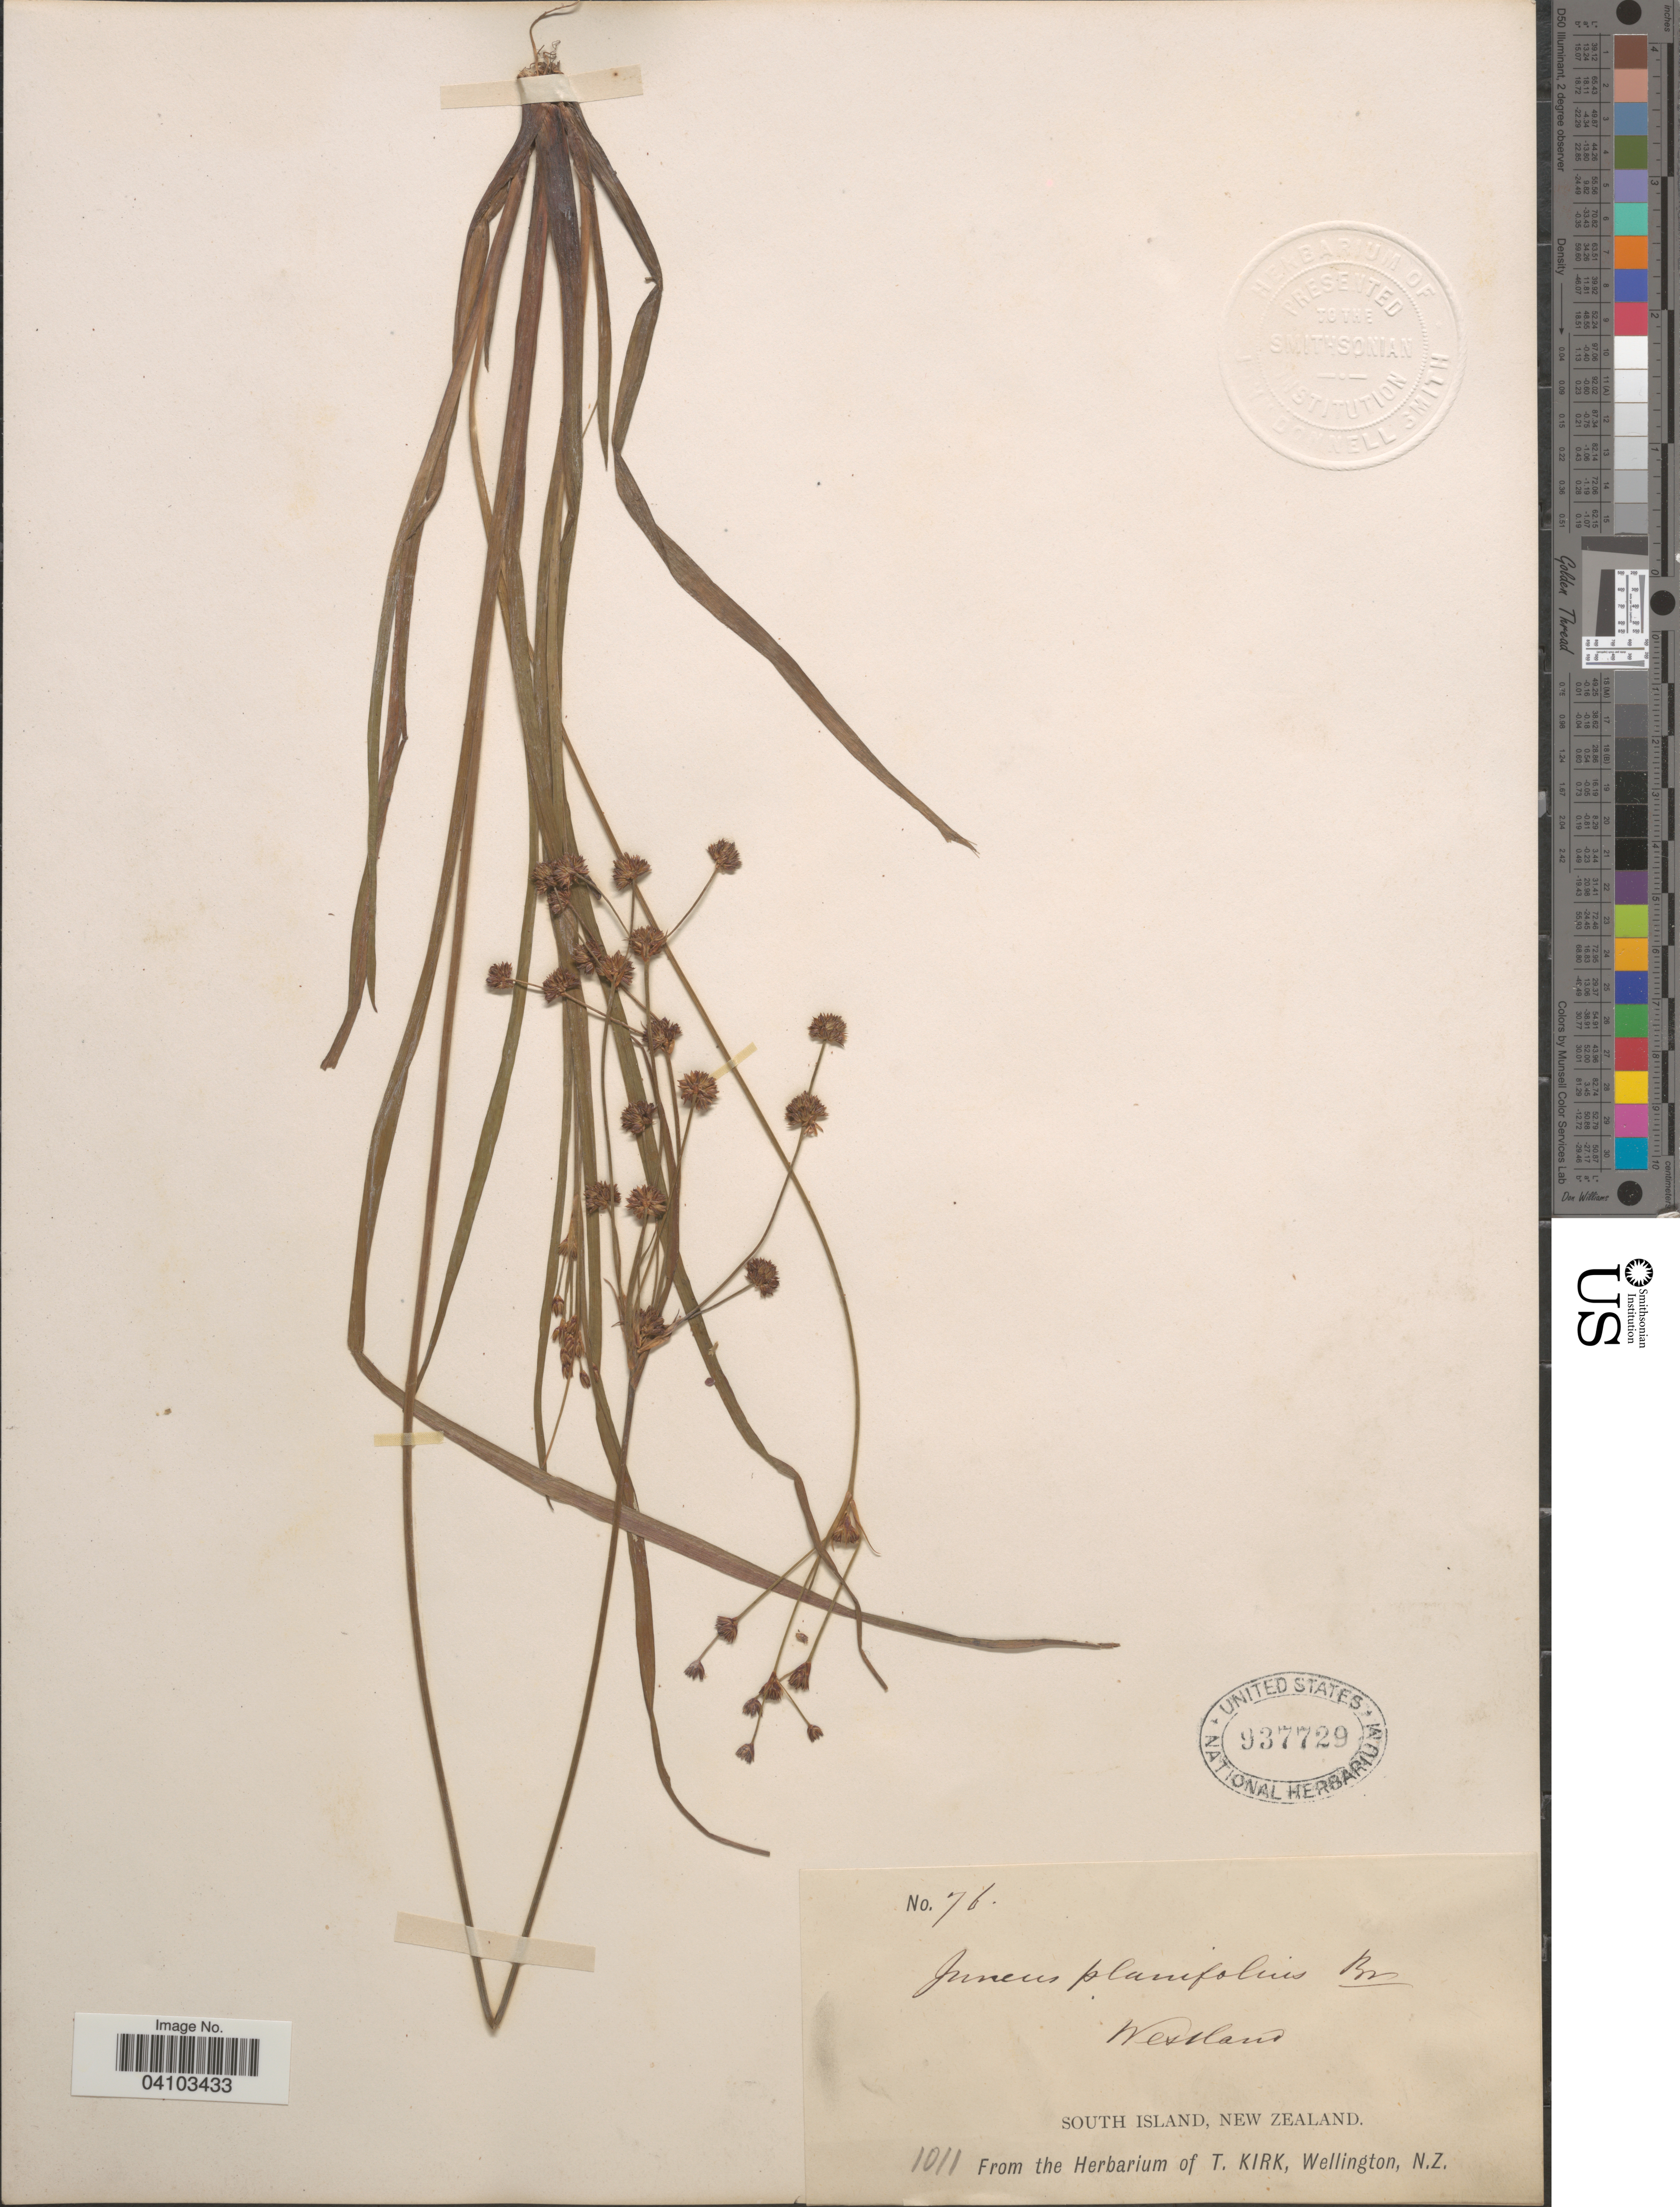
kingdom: Plantae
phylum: Tracheophyta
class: Liliopsida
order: Poales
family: Juncaceae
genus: Juncus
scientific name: Juncus planifolius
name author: R. Br.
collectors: ex herb. T. Kirk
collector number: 10111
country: New Zealand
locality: Westland. South Island.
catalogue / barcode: US 937729